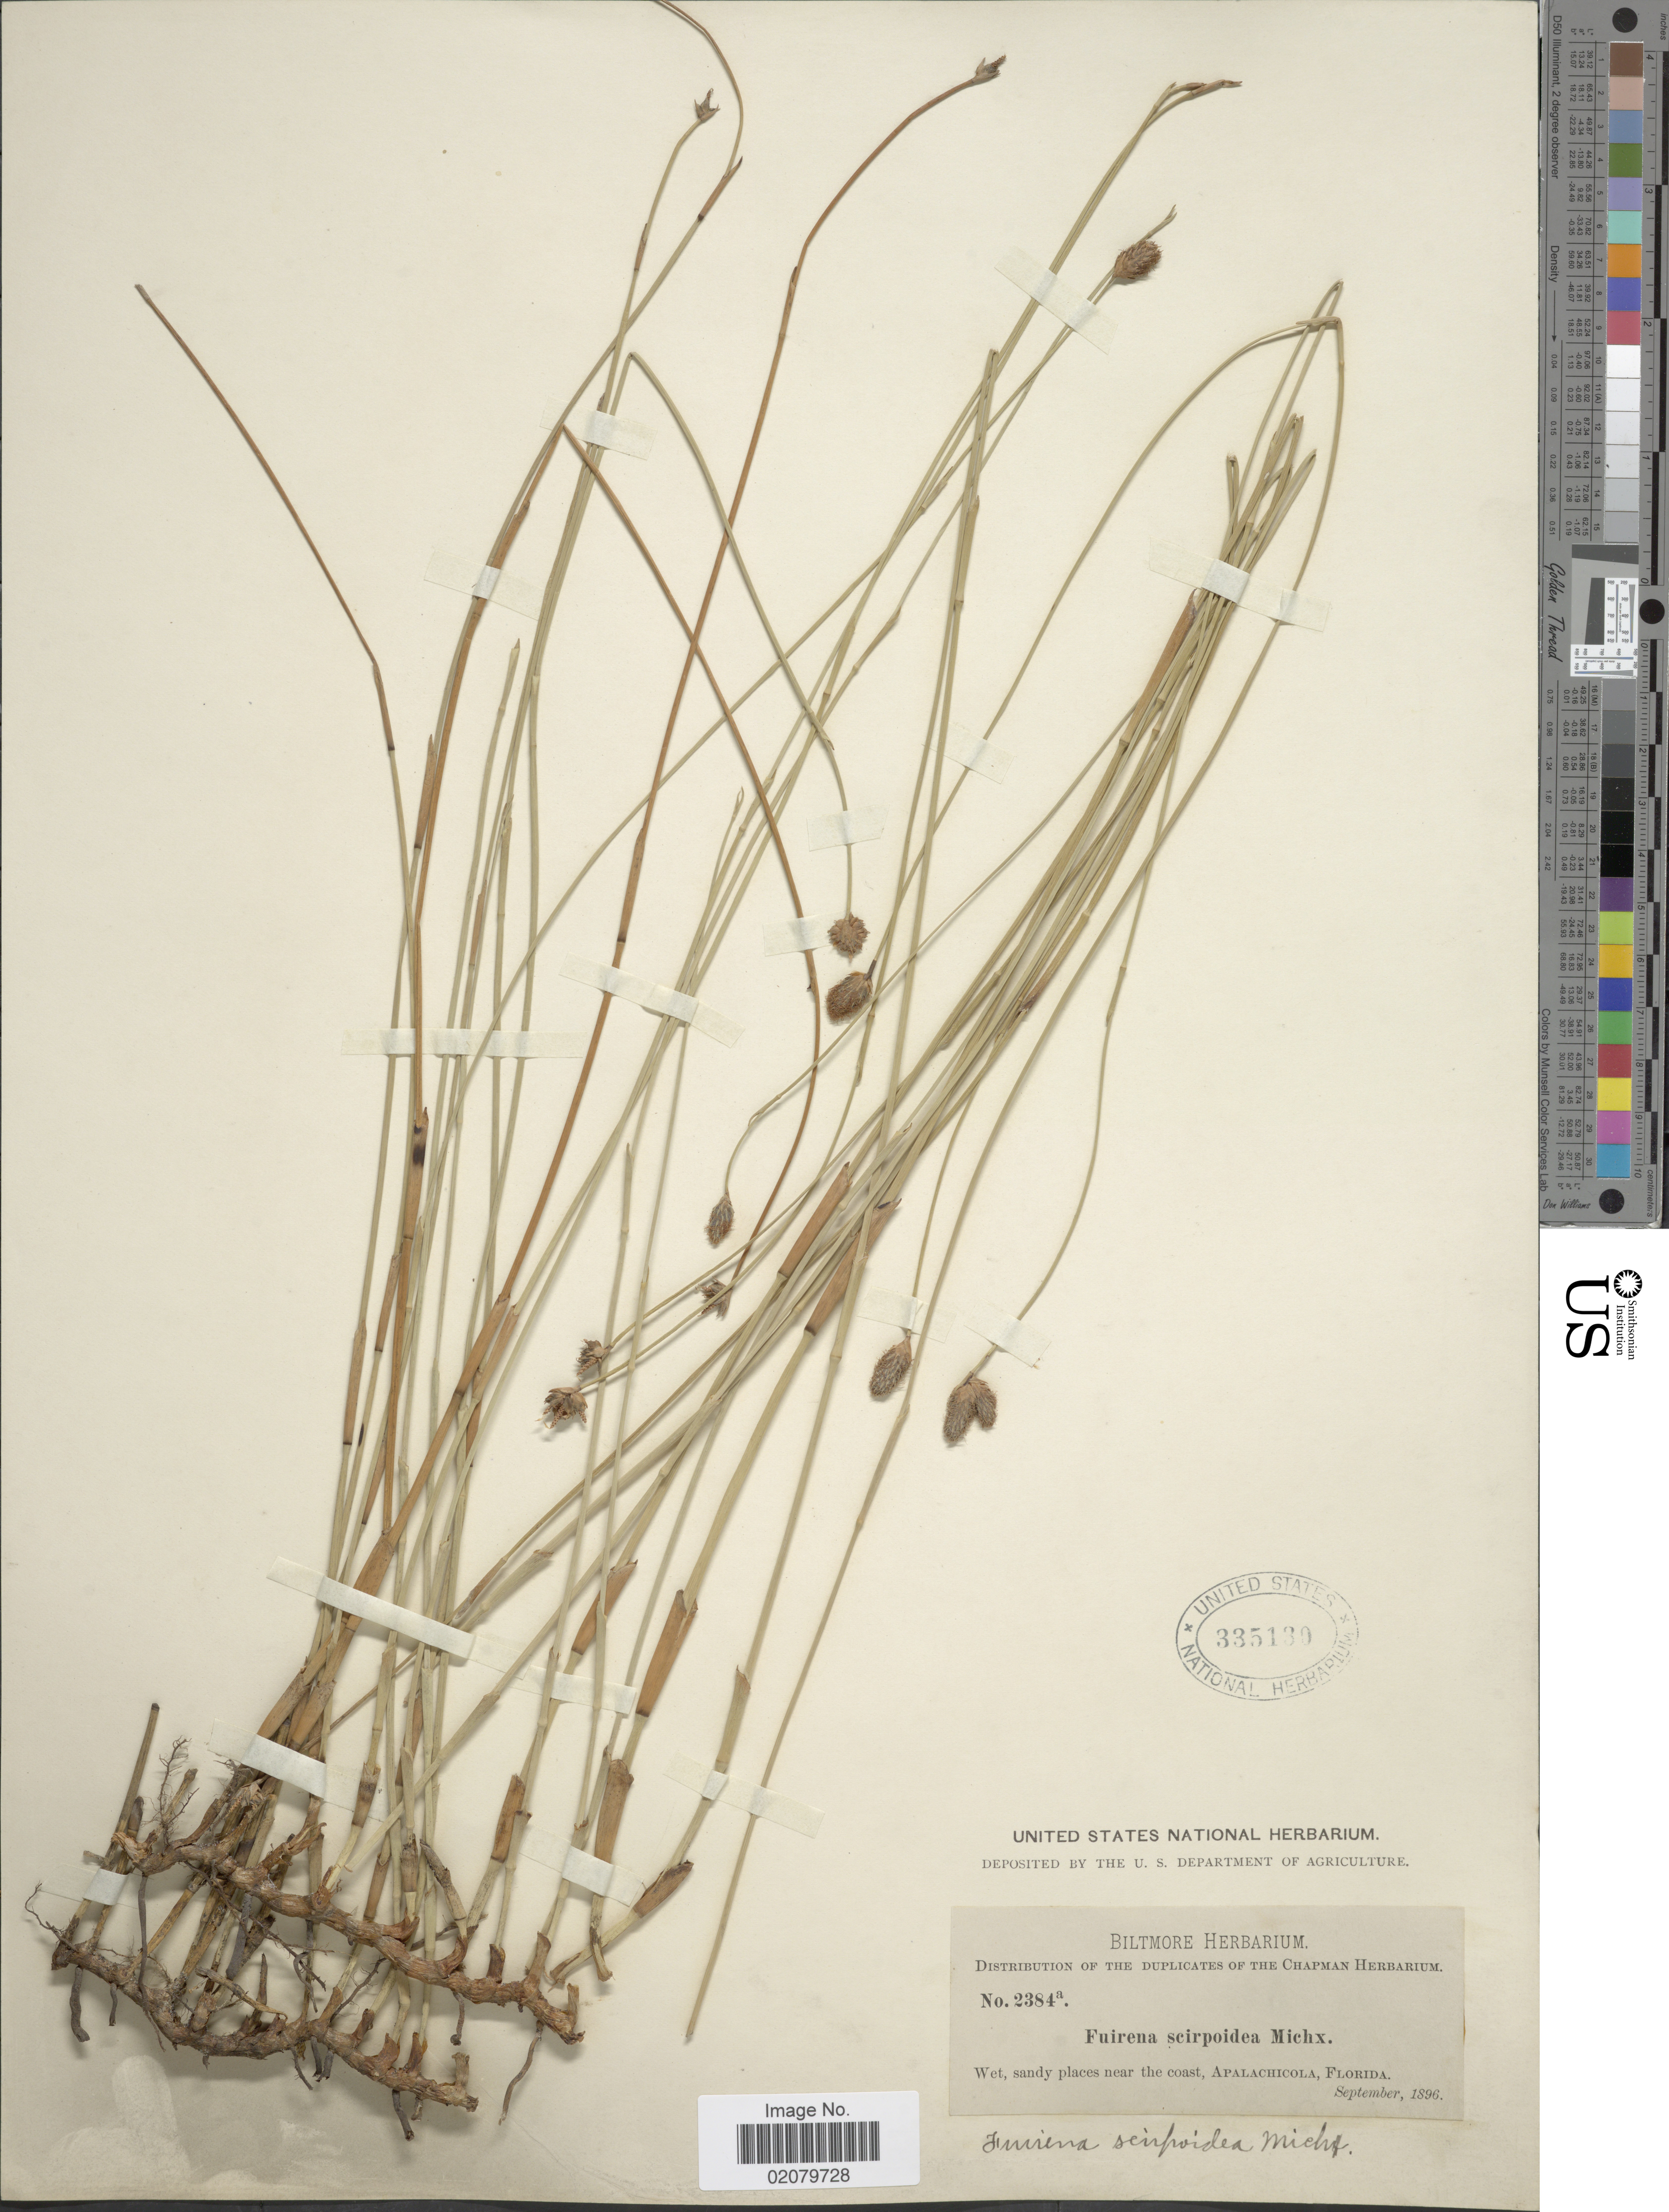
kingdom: Plantae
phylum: Tracheophyta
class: Liliopsida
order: Poales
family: Cyperaceae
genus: Fuirena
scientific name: Fuirena scirpoidea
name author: Michx.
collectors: ex herb. Biltmore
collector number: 2384a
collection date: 1896-09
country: United States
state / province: Florida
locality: Apalachicola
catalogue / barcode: US 335130